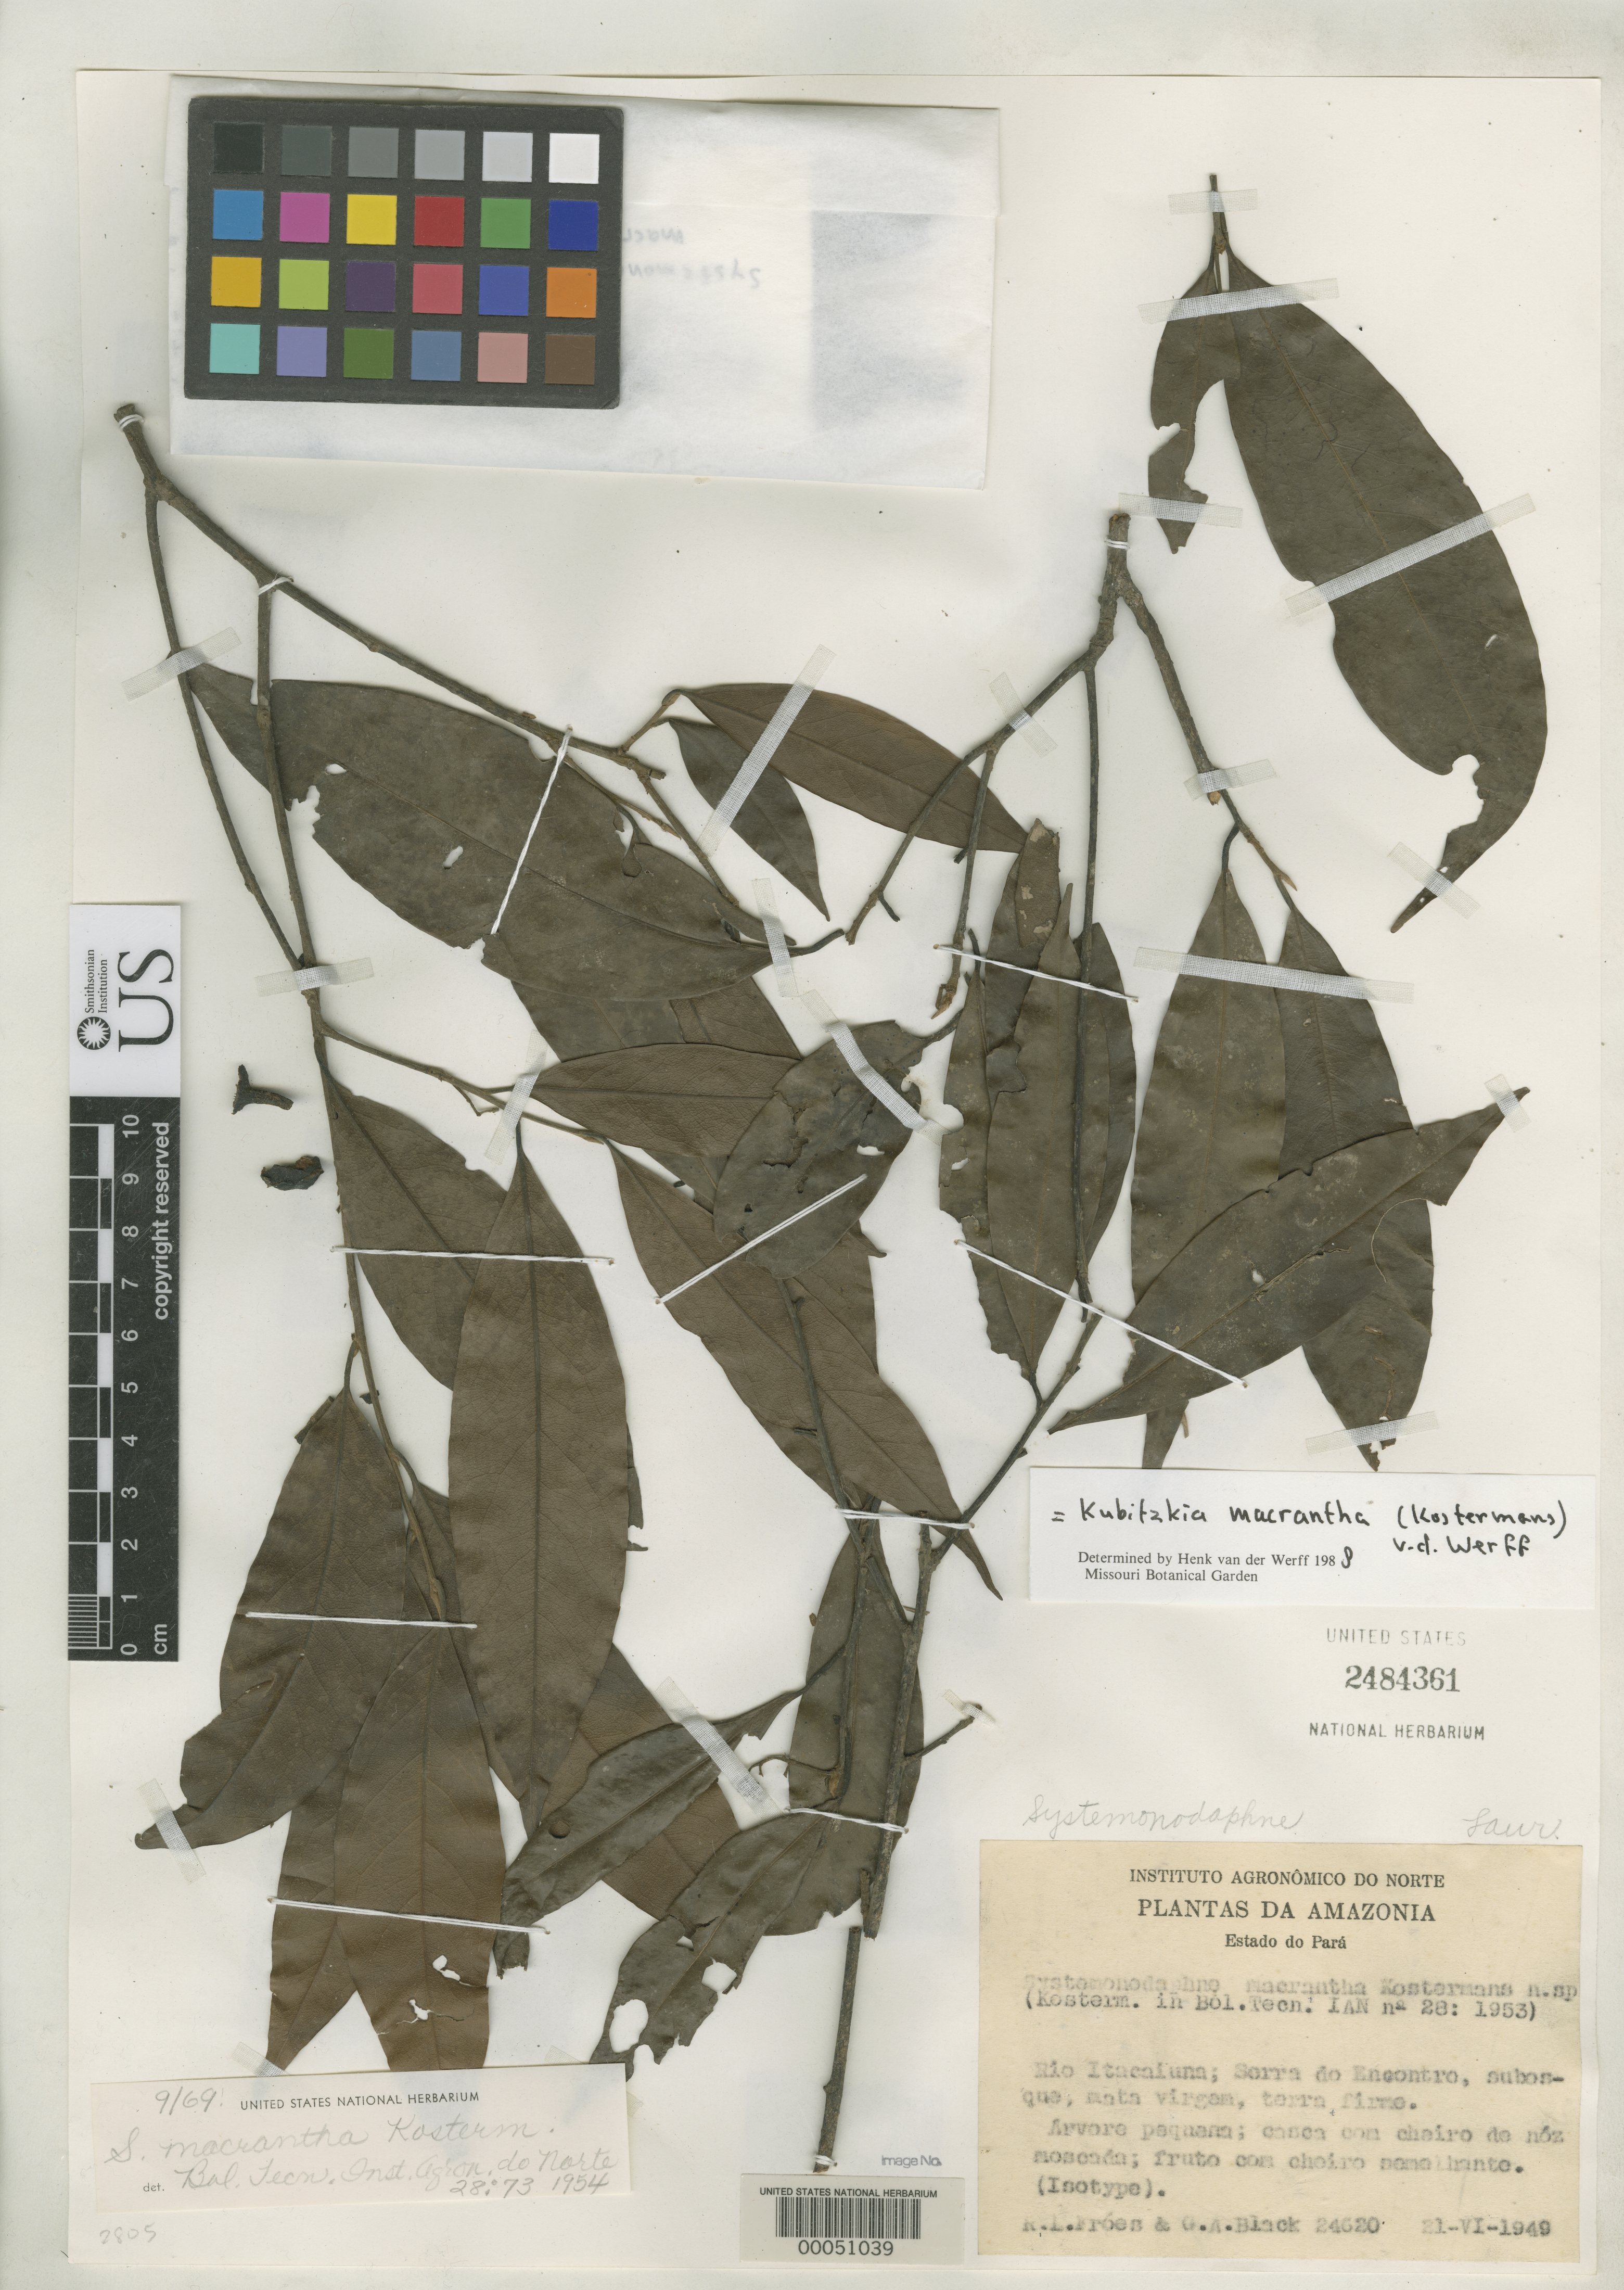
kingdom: Plantae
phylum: Tracheophyta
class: Magnoliopsida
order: Laurales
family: Lauraceae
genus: Systemonodaphne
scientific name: Systemonodaphne macrantha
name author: Kosterm.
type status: Isotype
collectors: R. L. Fróes & G. A. Black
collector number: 24620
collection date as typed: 21 Jun 1949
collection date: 1949-06-21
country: Brazil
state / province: Pará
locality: Cerra do Encontras, Rio Itacaiuna.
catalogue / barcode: US 2484361